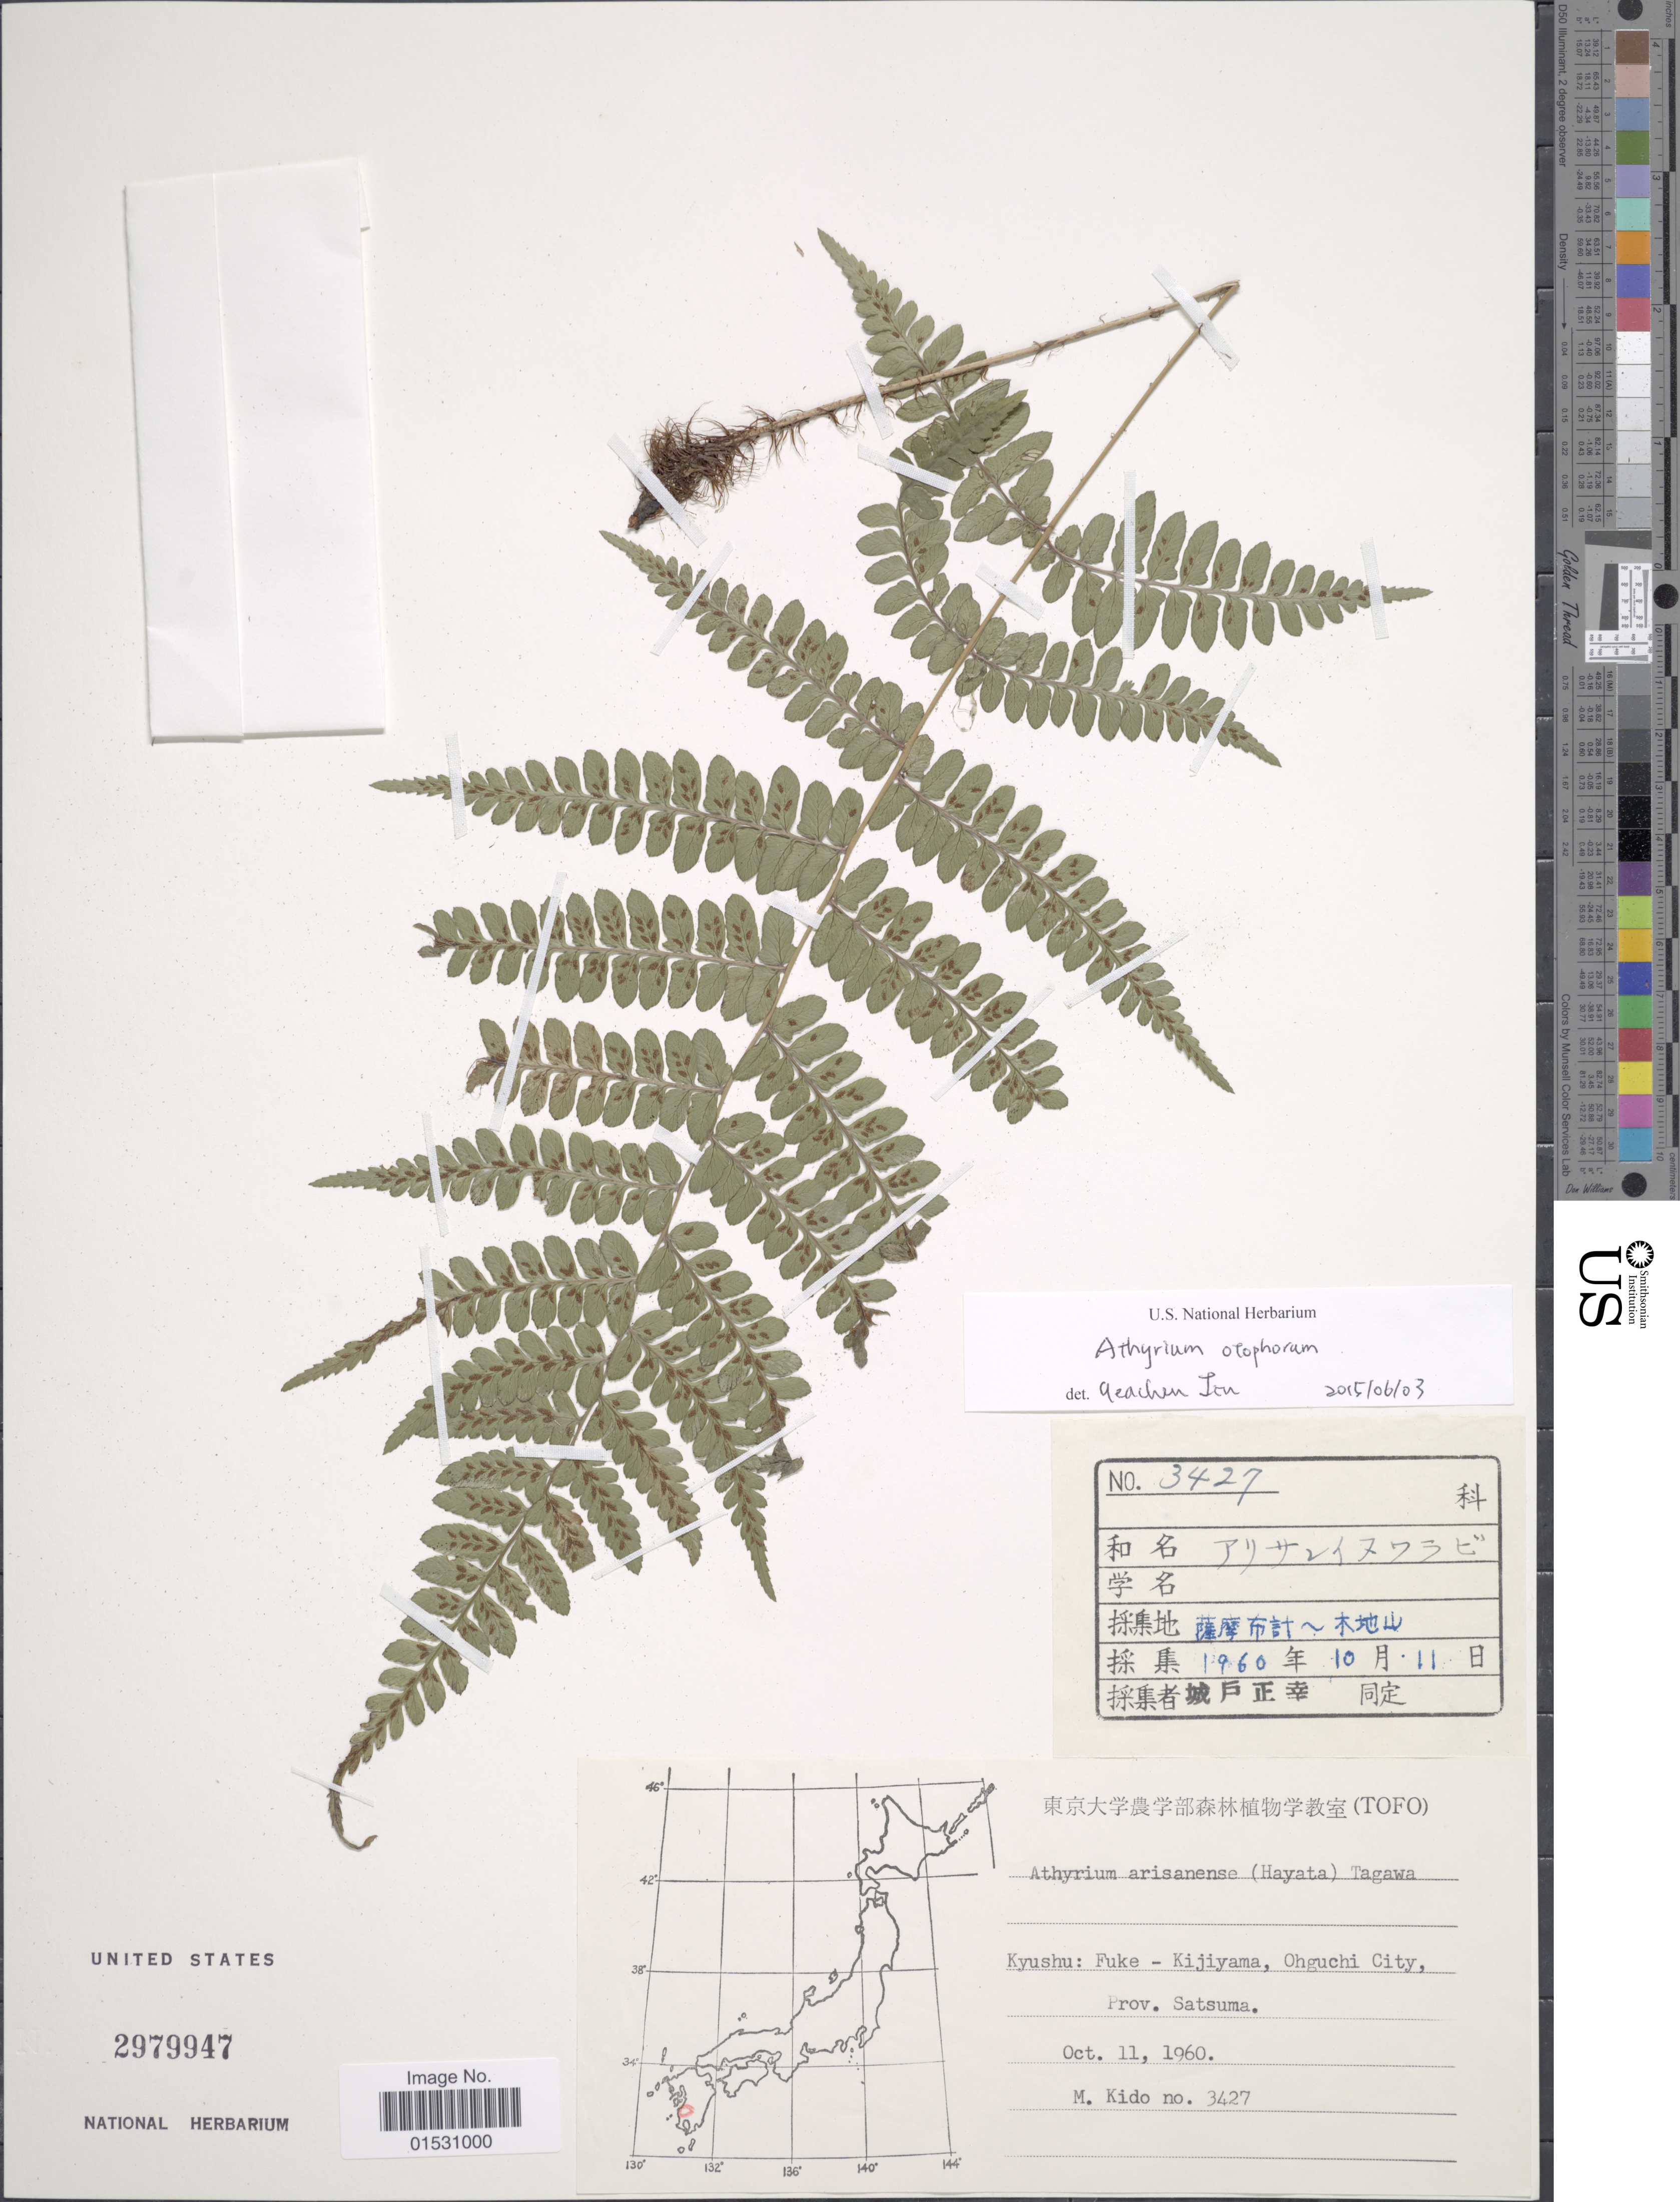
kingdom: Plantae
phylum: Tracheophyta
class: Polypodiopsida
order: Polypodiales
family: Athyriaceae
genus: Athyrium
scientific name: Athyrium otophorum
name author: (Miq.) Koidz.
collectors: M. Kido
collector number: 3427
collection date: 1960-10-11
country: Japan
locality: Kyushu: Fuke-Kijiyama, Ohguchi City, Prov. Satsuma.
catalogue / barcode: US 2979947